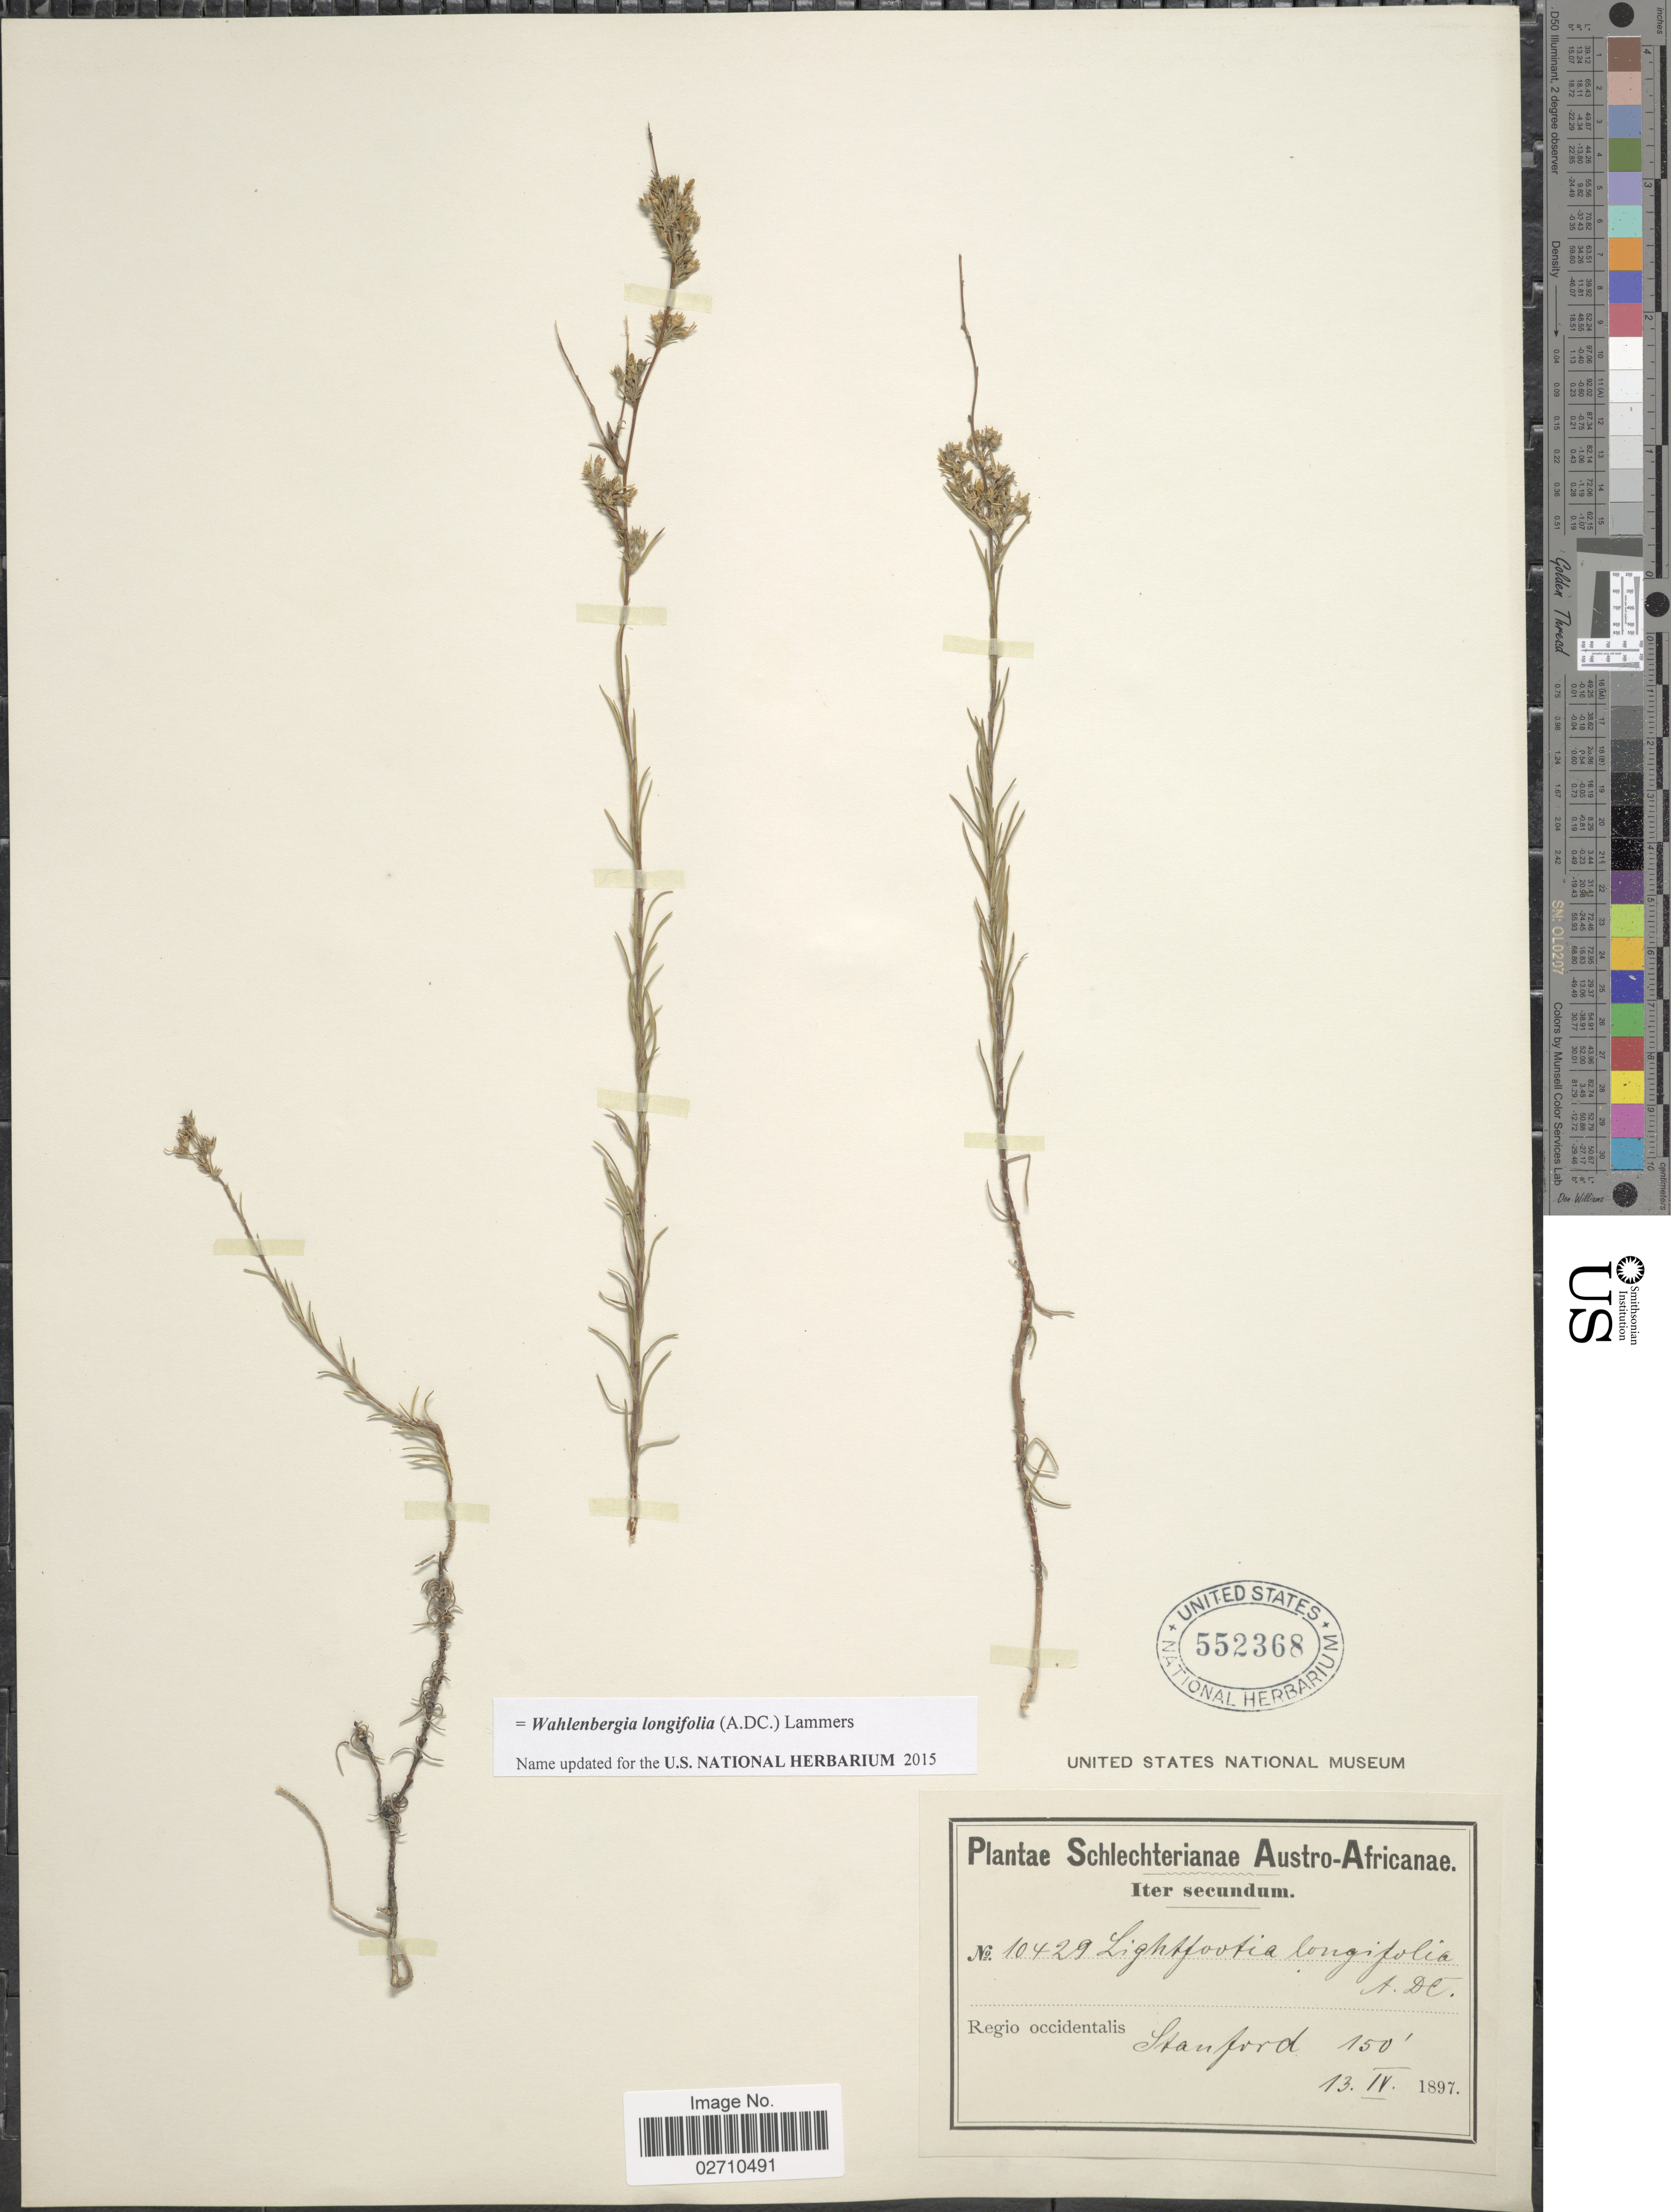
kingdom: Plantae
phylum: Tracheophyta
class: Magnoliopsida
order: Asterales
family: Campanulaceae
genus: Wahlenbergia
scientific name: Wahlenbergia longifolia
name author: (A. DC.) Lammers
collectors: Schlechter, --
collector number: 10429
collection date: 1897-04-13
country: South Africa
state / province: Western Cape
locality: Austro-Africanae. Regio occidentalis. Stanford.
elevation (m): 46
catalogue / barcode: US 552368